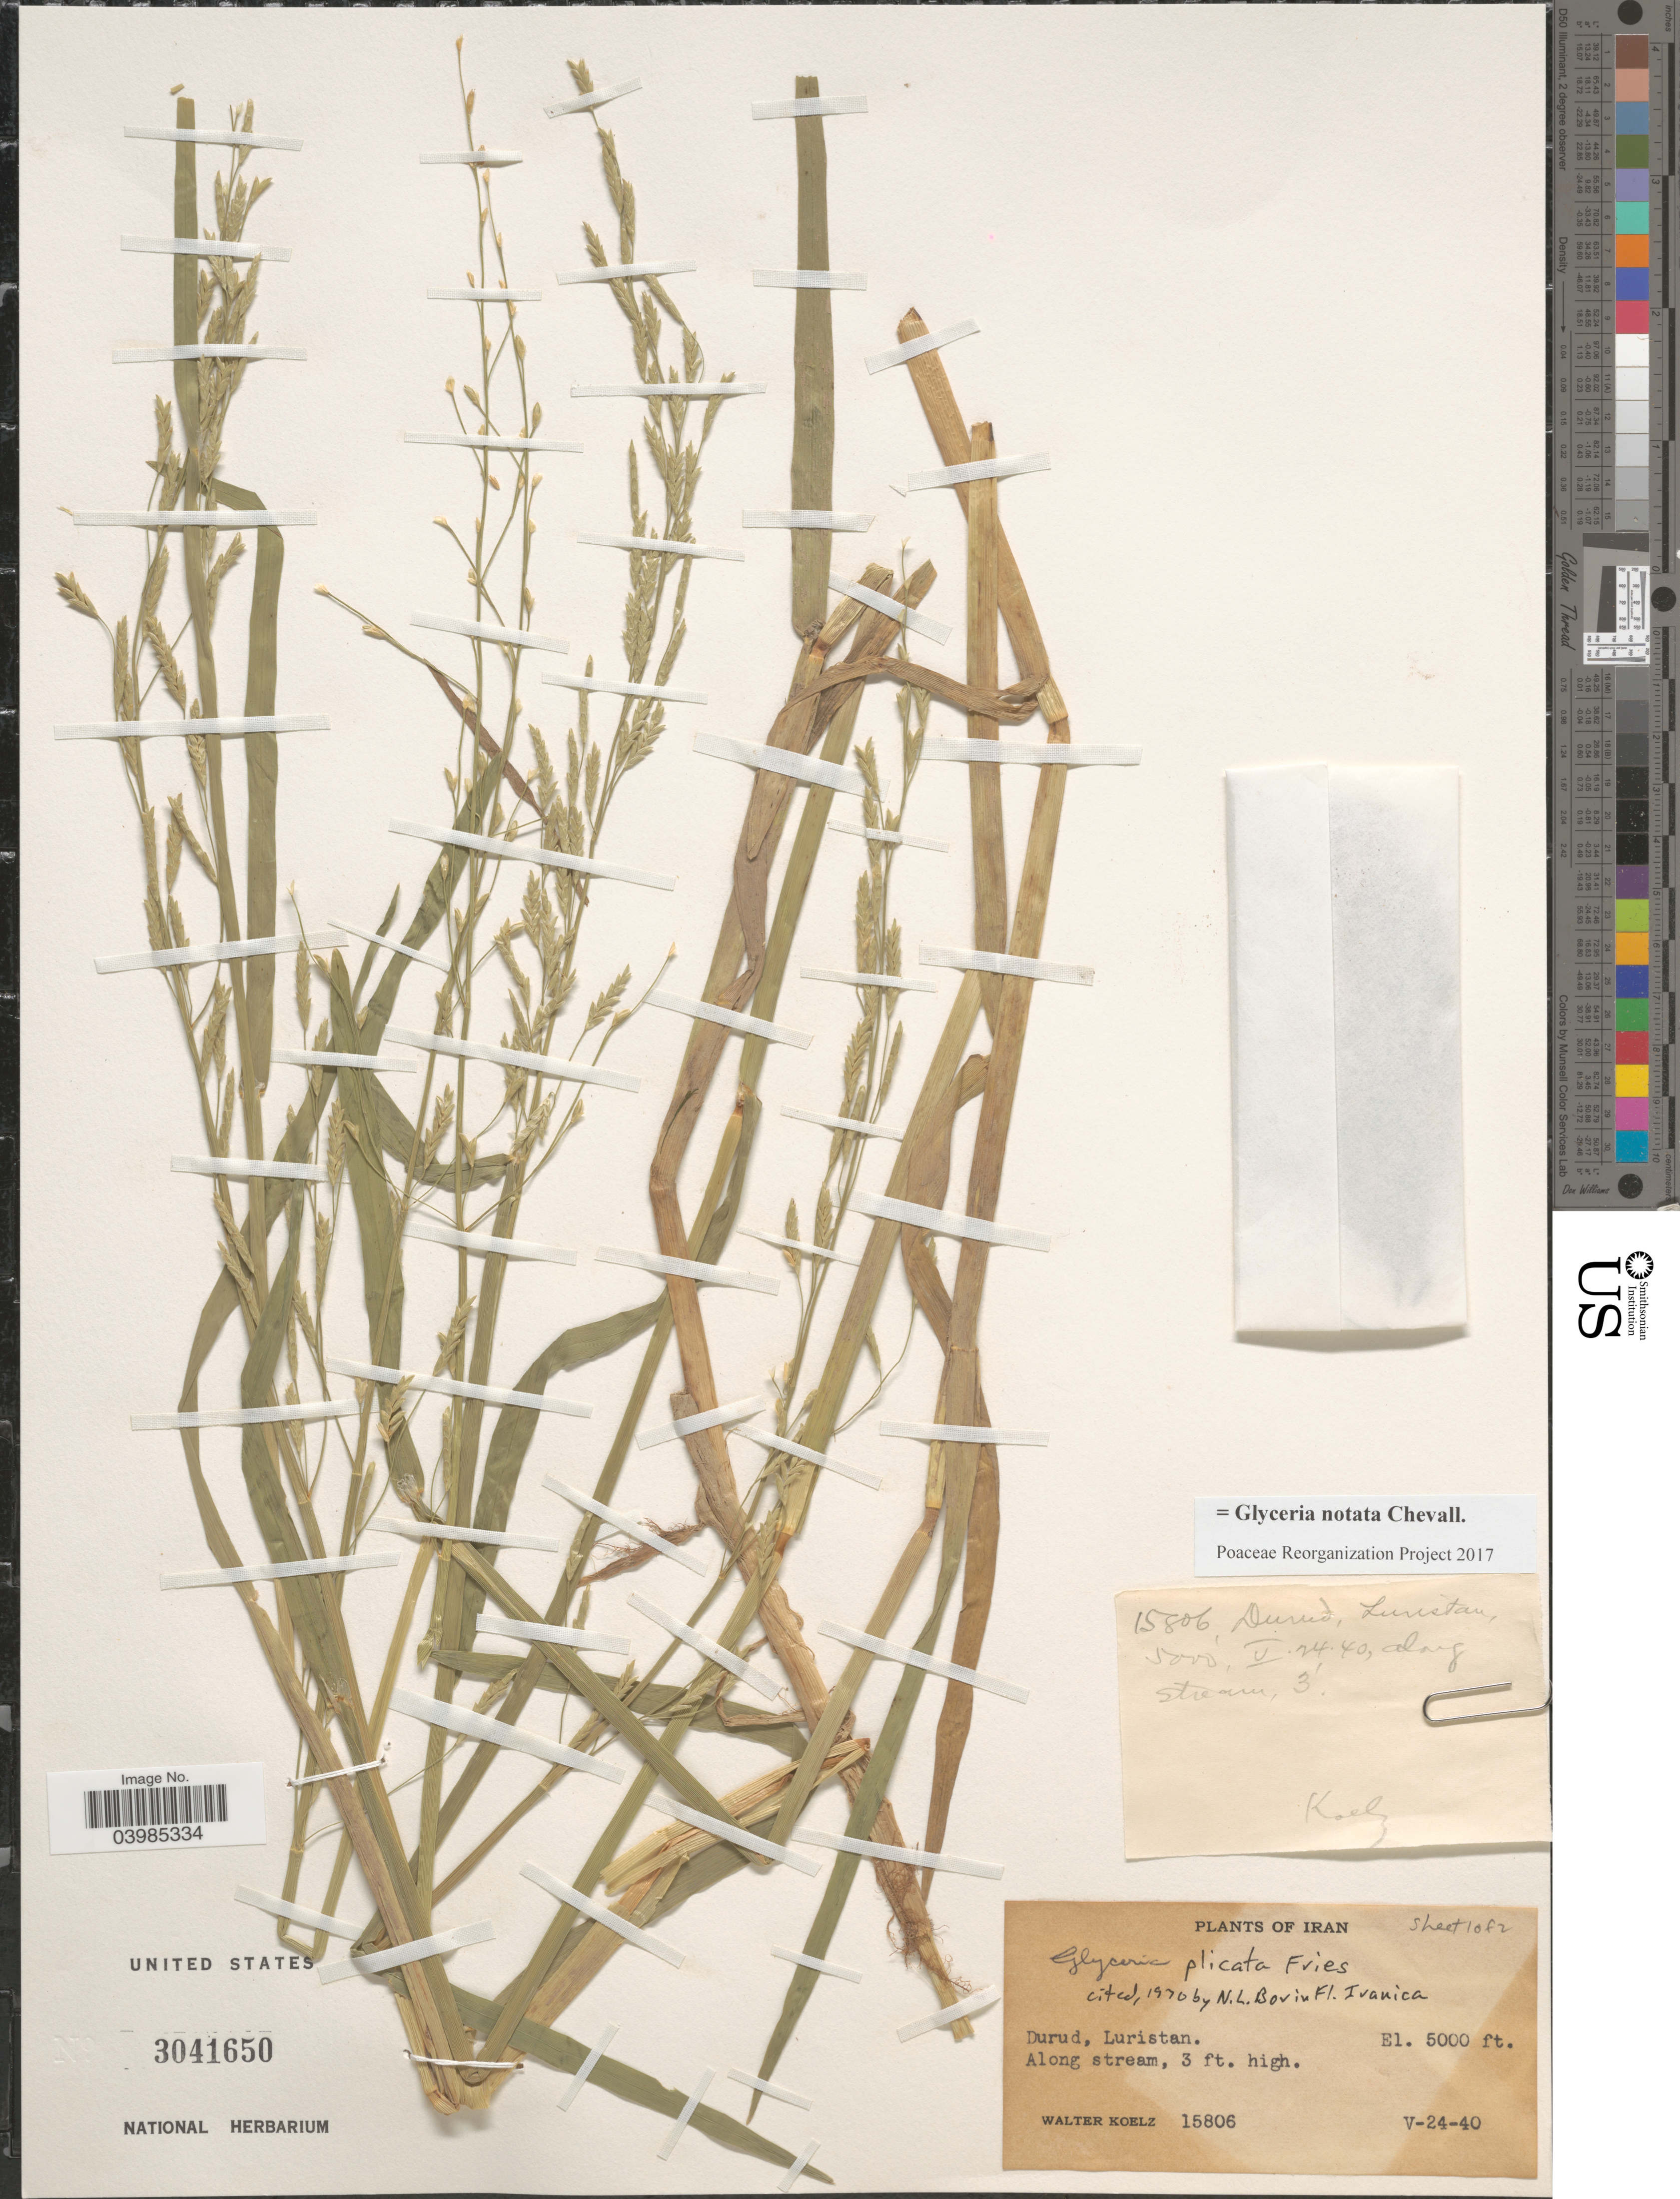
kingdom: Plantae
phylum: Tracheophyta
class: Liliopsida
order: Poales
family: Poaceae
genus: Glyceria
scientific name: Glyceria notata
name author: Chevall.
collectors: W. N. Koelz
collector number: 15806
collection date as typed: Transcribed d/m/y: 24/5/40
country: Iran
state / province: Lorestan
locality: Durud, Luristan.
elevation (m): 1524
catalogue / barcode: US 3041650